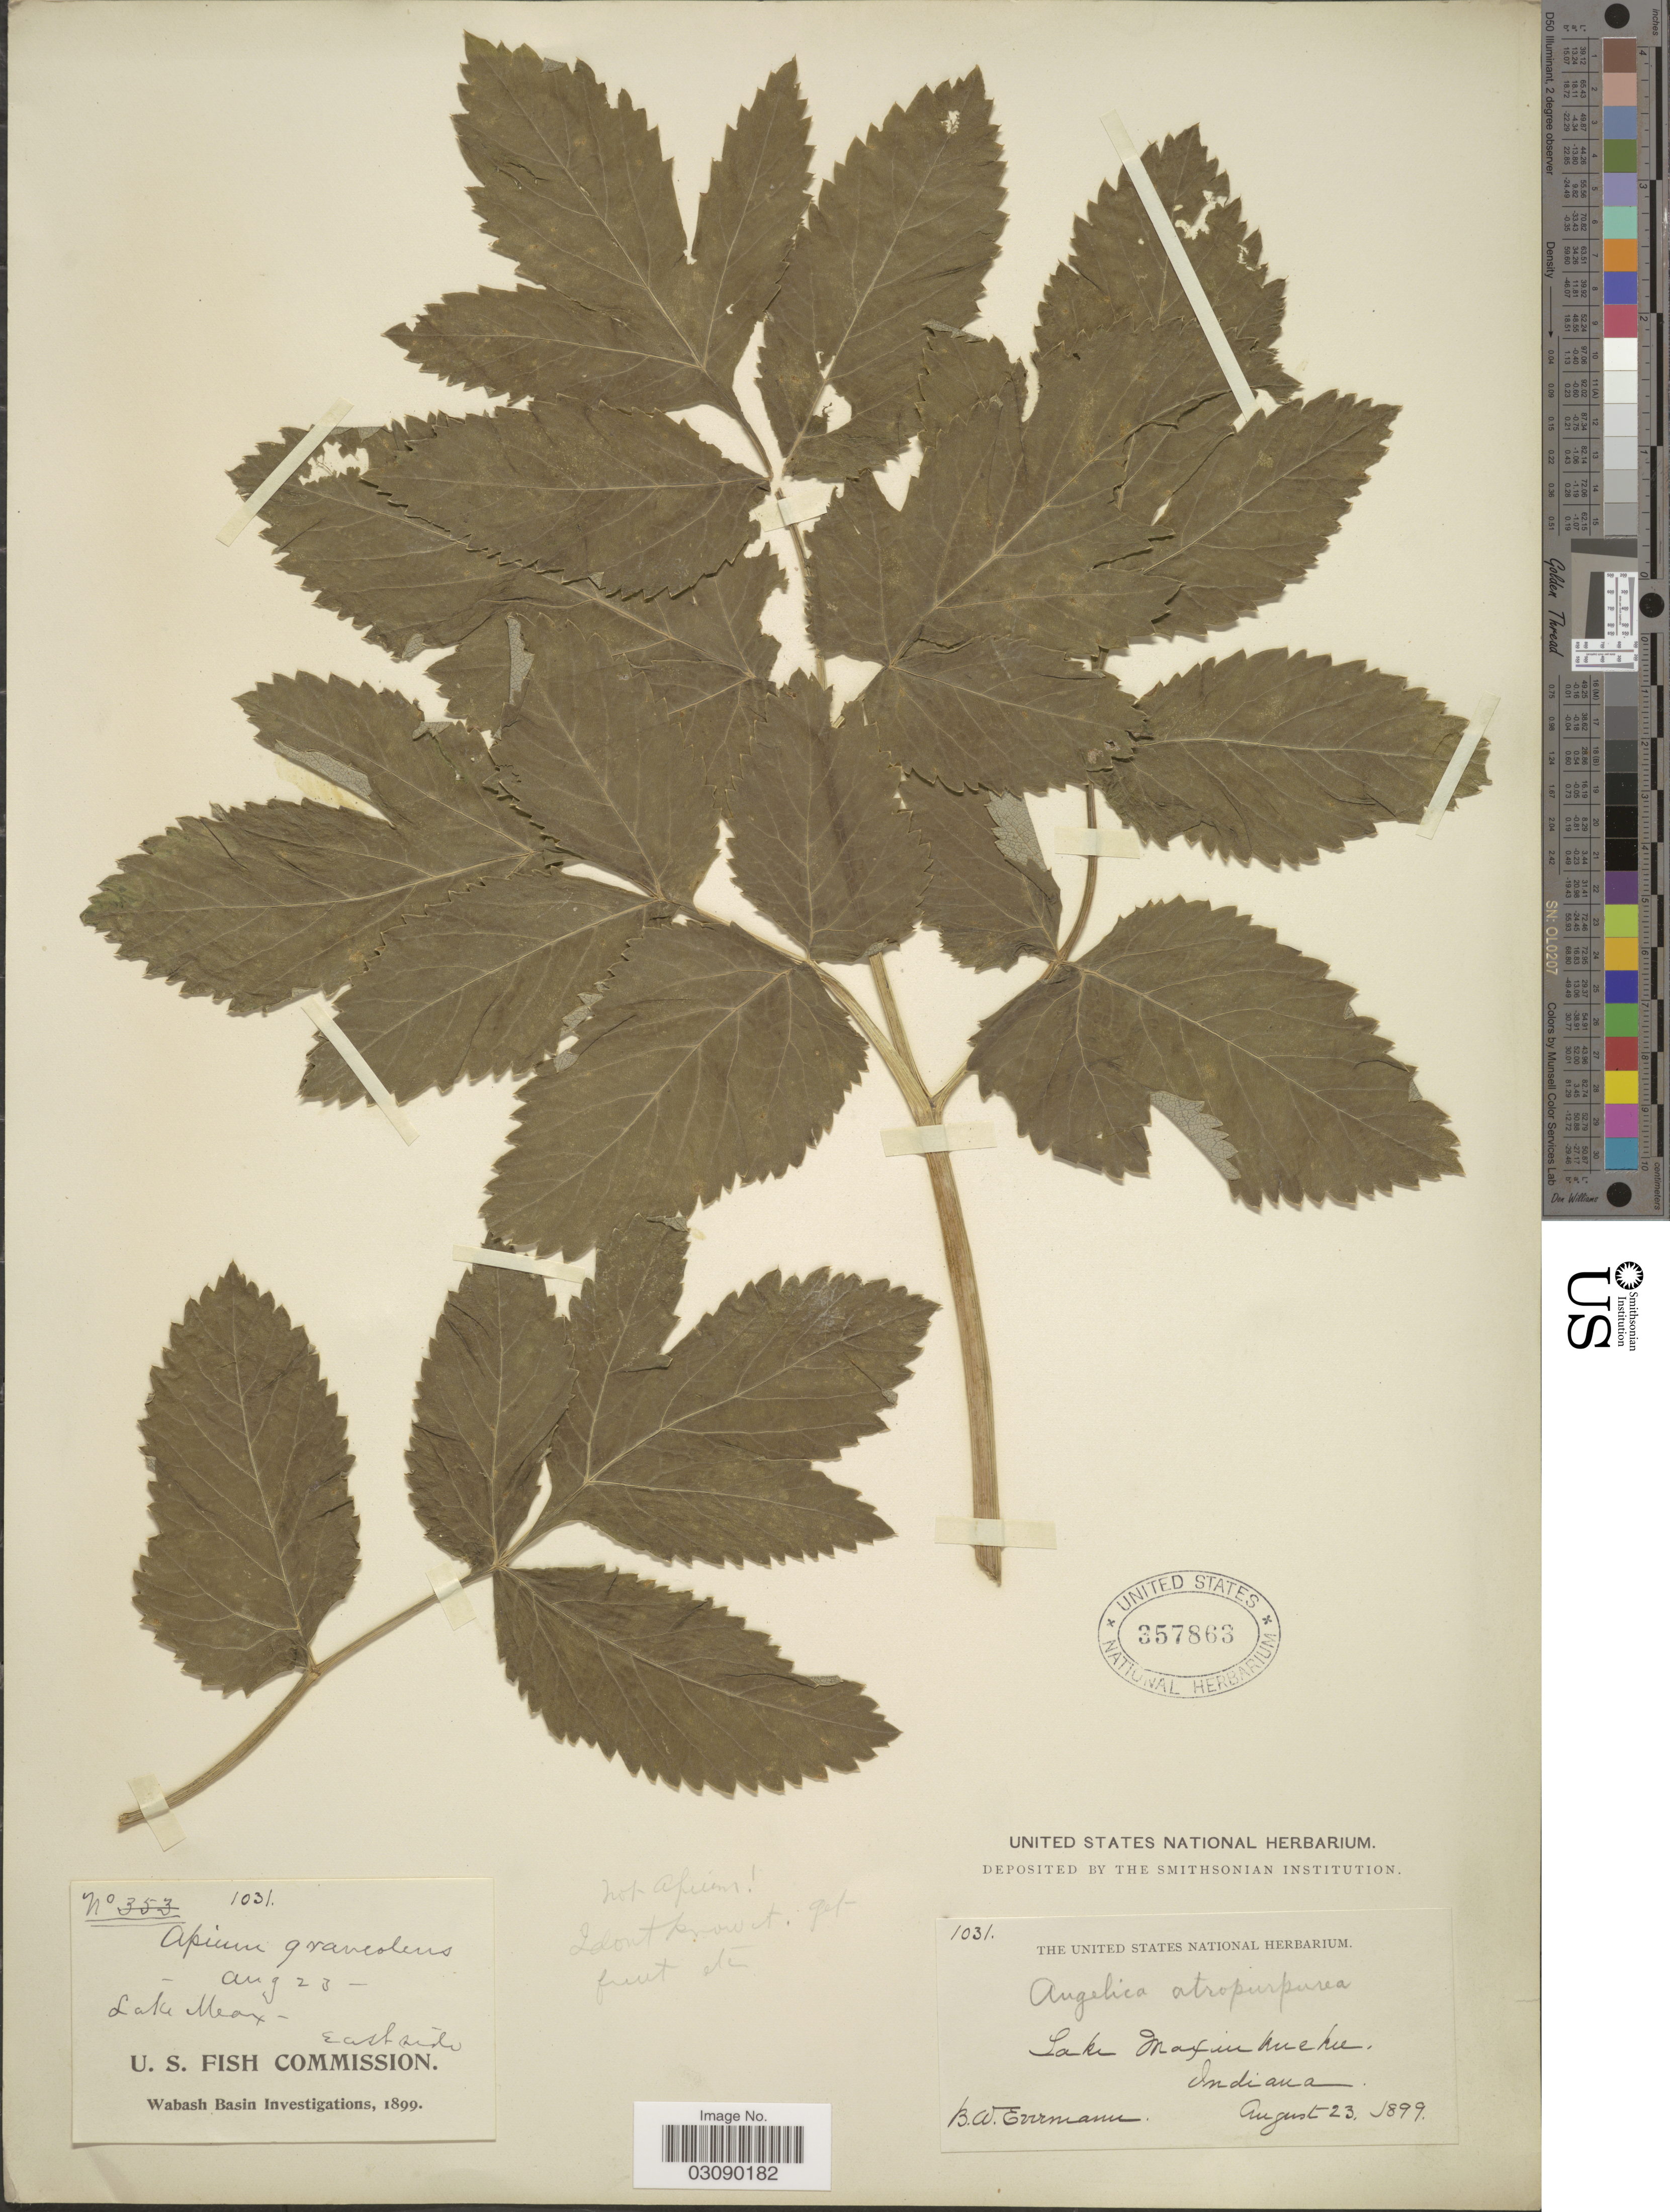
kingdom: Plantae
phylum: Tracheophyta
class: Magnoliopsida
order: Apiales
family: Apiaceae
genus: Angelica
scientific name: Angelica atropurpurea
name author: L.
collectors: B. W. Evermann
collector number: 1031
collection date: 1899-08-23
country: United States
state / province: Indiana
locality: Lake Maxinkuckee - East side.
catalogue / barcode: US 357863